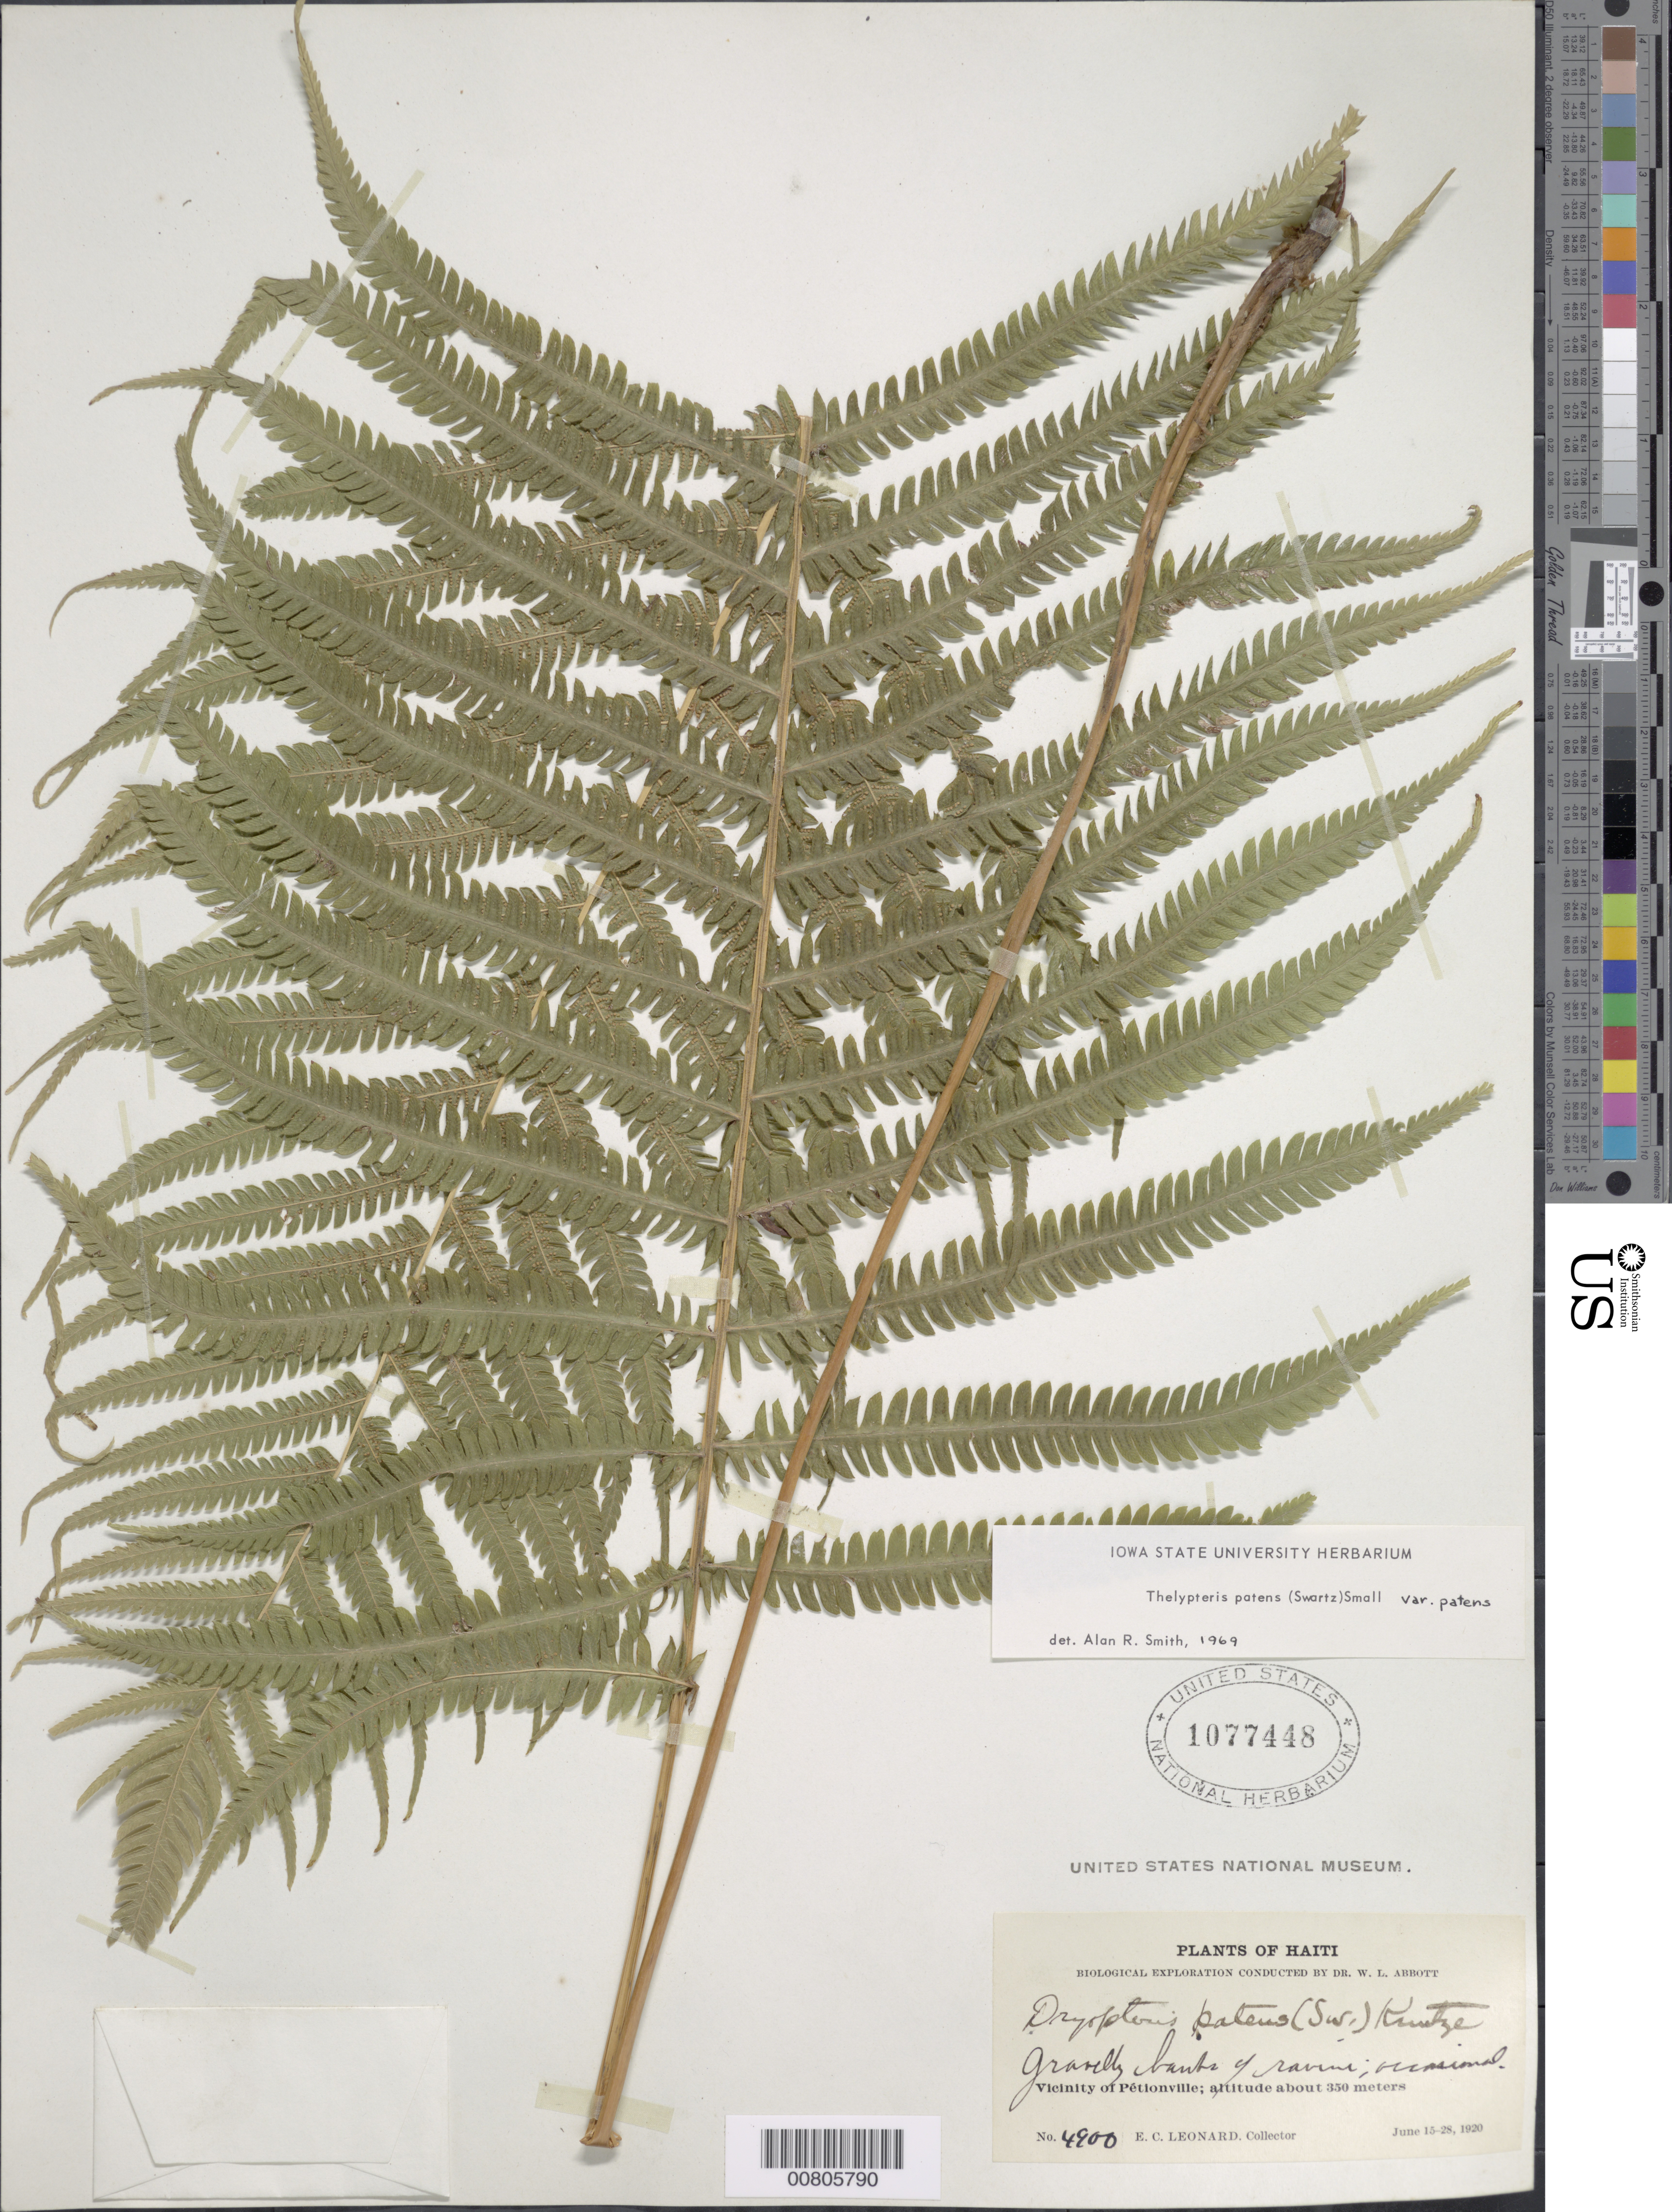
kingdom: Plantae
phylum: Tracheophyta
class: Polypodiopsida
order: Polypodiales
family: Thelypteridaceae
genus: Christella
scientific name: Christella patens var. patens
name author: (Sw.) Holttum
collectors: E. C. Leonard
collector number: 4900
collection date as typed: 15 Jun 1920 to 28 Jun 1920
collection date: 1920-06-15/1920-06-28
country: Haiti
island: Hispaniola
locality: Pétionville vicinity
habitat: Gravelly banks of ravine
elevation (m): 350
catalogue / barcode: US 1077448